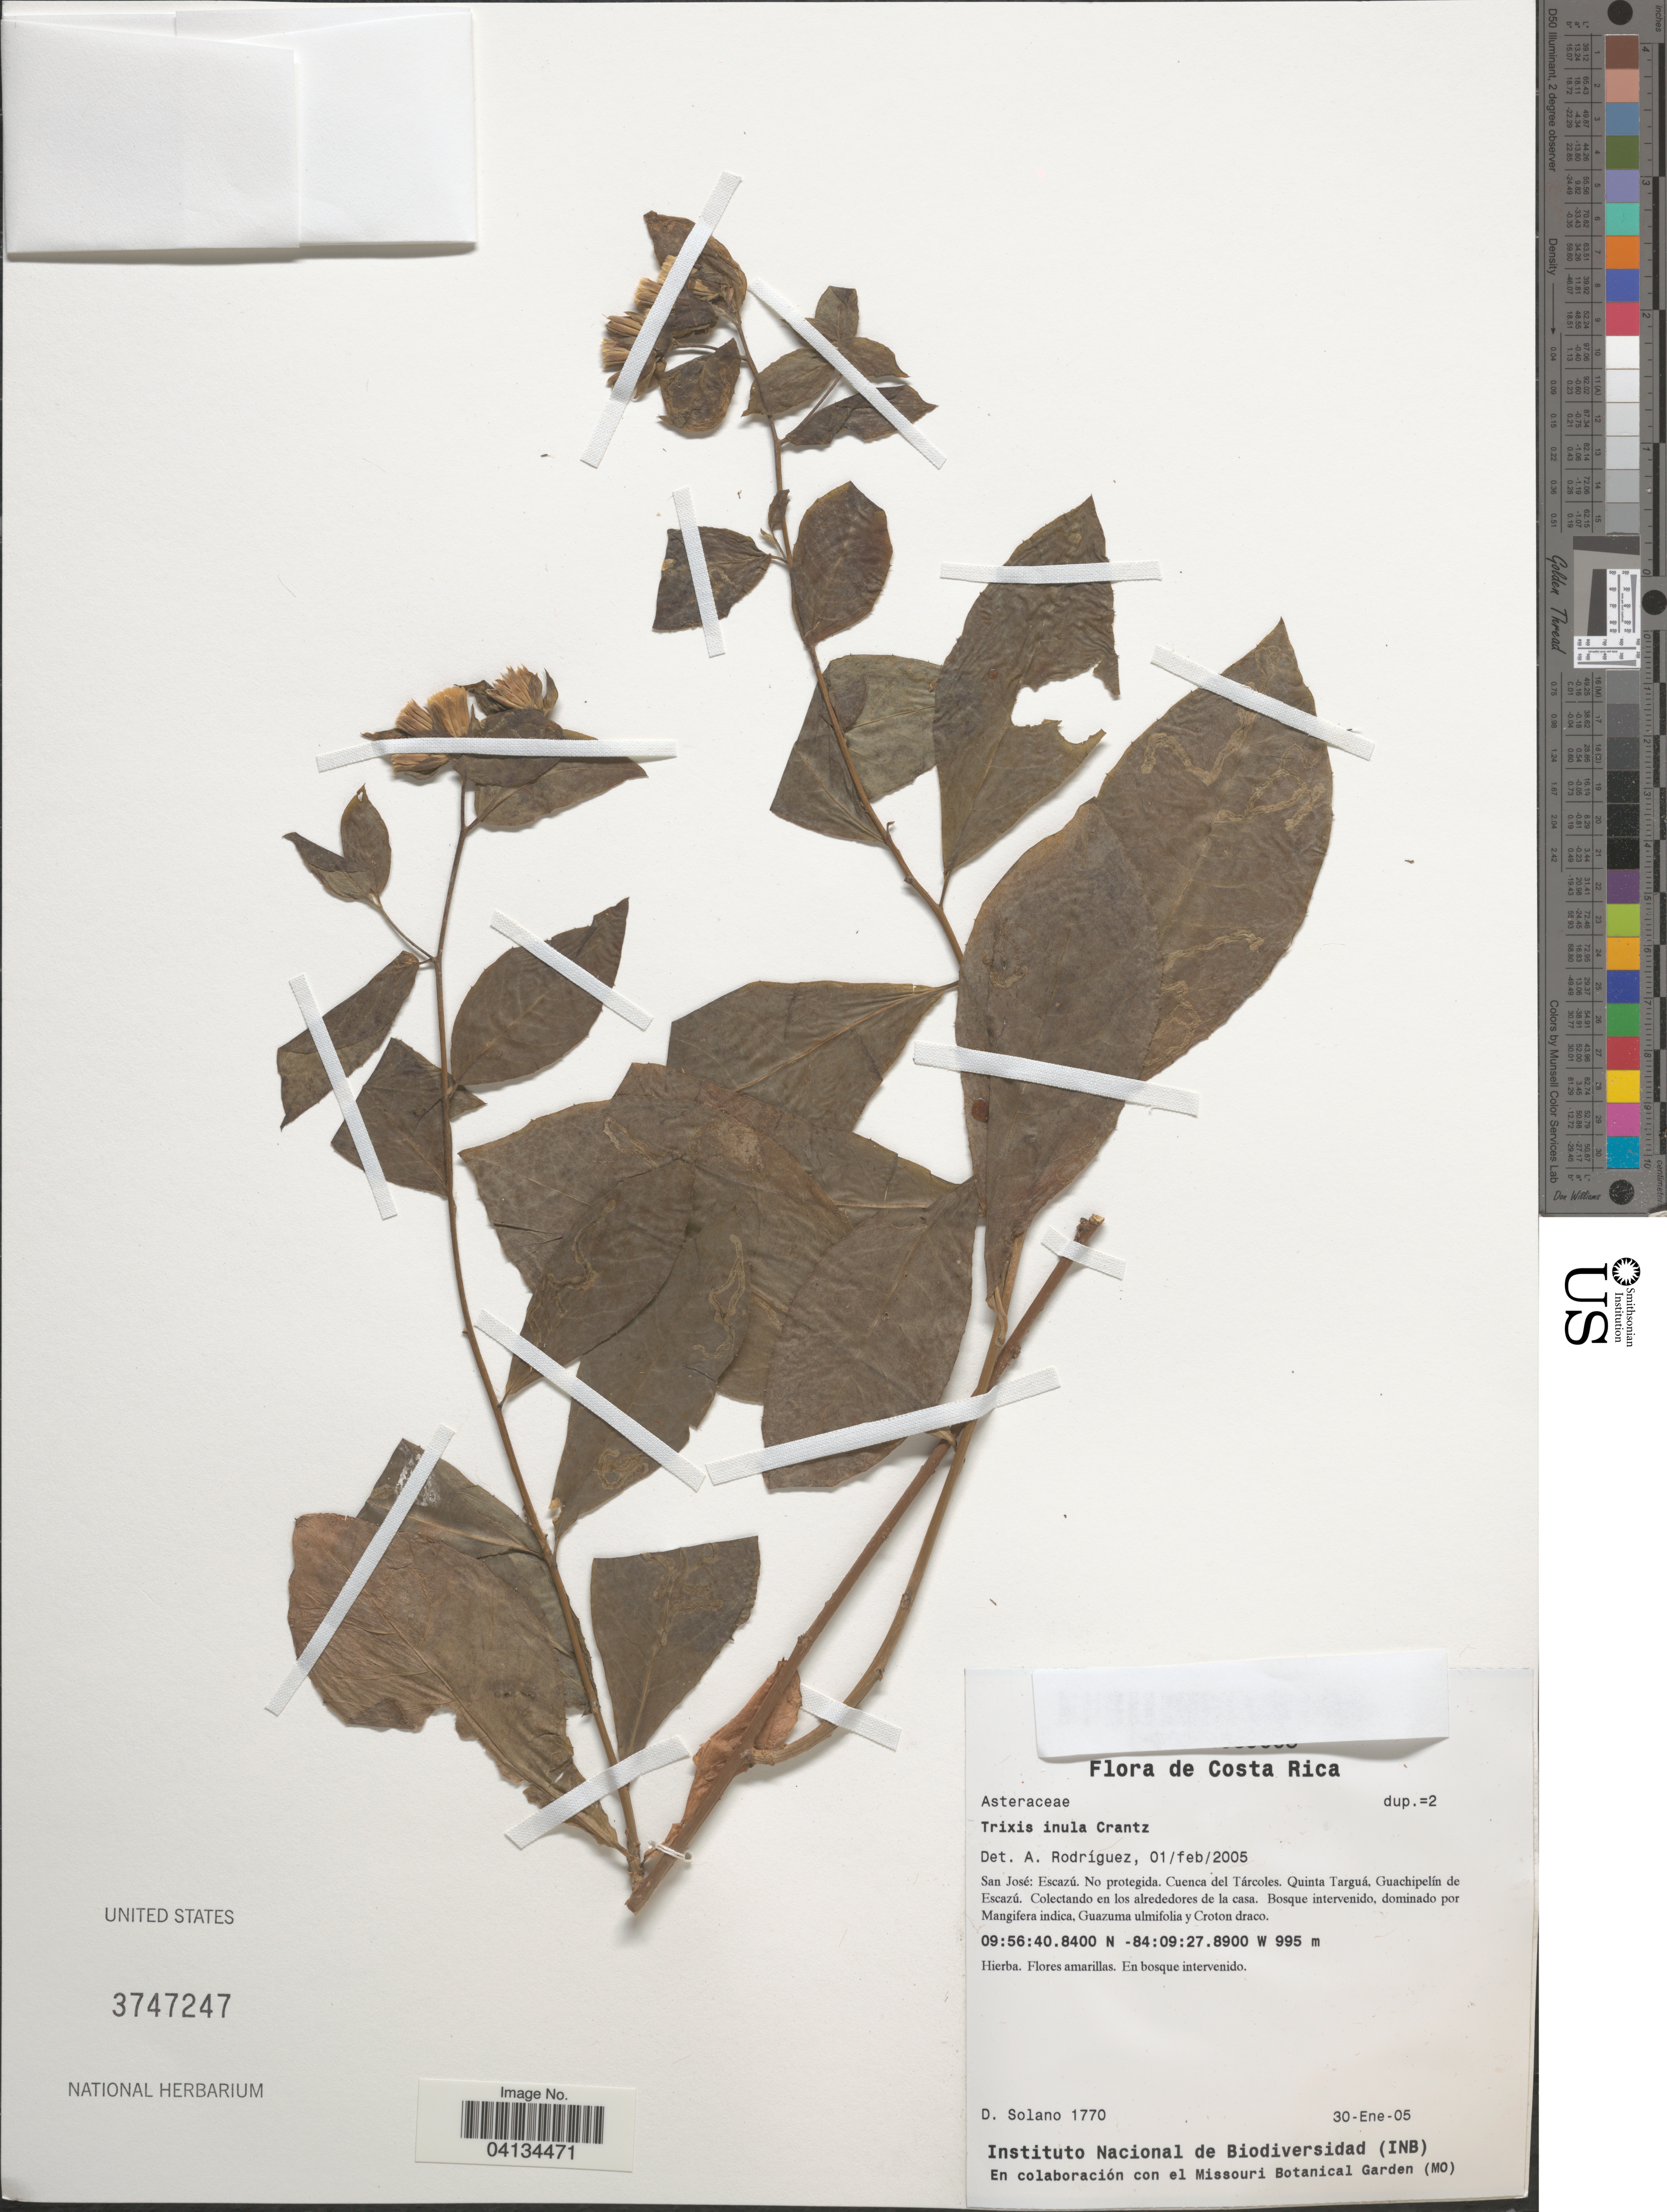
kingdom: Plantae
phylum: Tracheophyta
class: Magnoliopsida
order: Asterales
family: Asteraceae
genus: Trixis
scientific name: Trixis inula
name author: Crantz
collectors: D. Solano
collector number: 1770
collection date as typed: Transcribed d/m/y: 30/1/5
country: Costa Rica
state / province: San José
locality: Escazú. No protegida. Cuenca del Tárcoles. Quinta Targuá, Guachipelín de Escazú.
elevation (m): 995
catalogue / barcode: US 3747247